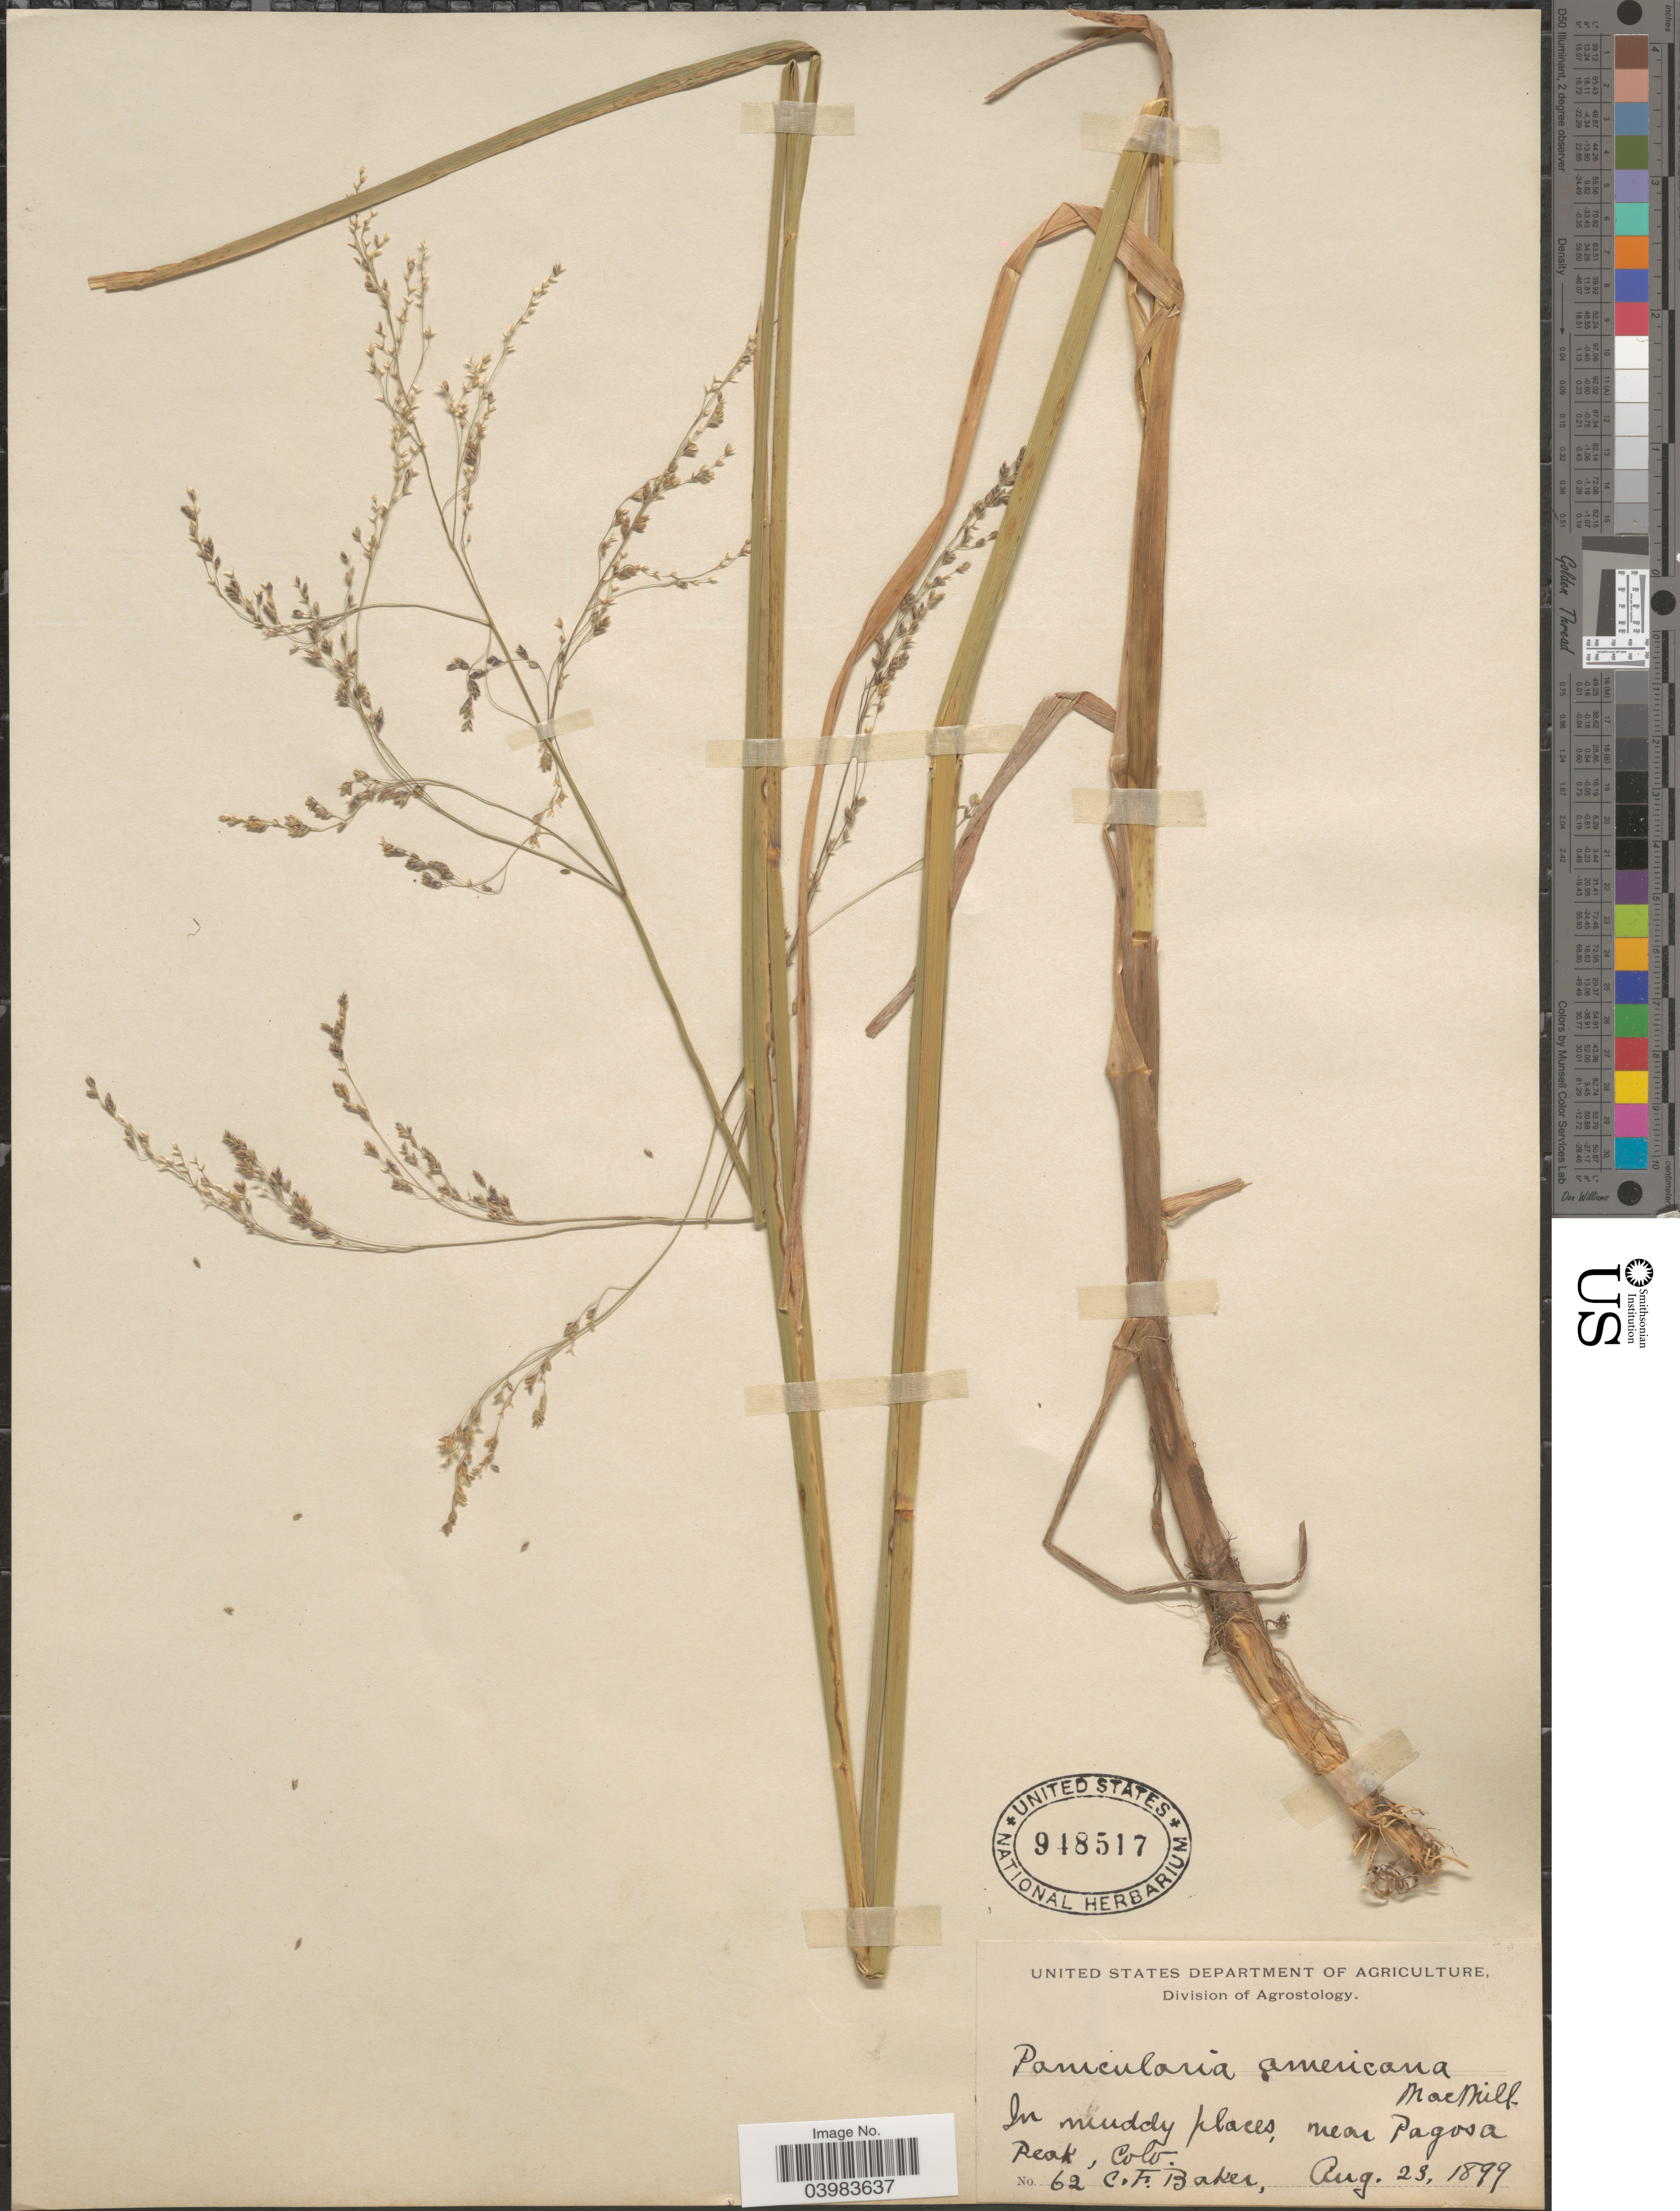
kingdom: Plantae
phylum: Tracheophyta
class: Liliopsida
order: Poales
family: Poaceae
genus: Glyceria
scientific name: Glyceria grandis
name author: S. Watson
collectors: C. F. Baker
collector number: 62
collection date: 1899-08-23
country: United States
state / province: Colorado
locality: In muddy places near Pagosa Peak.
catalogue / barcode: US 948517